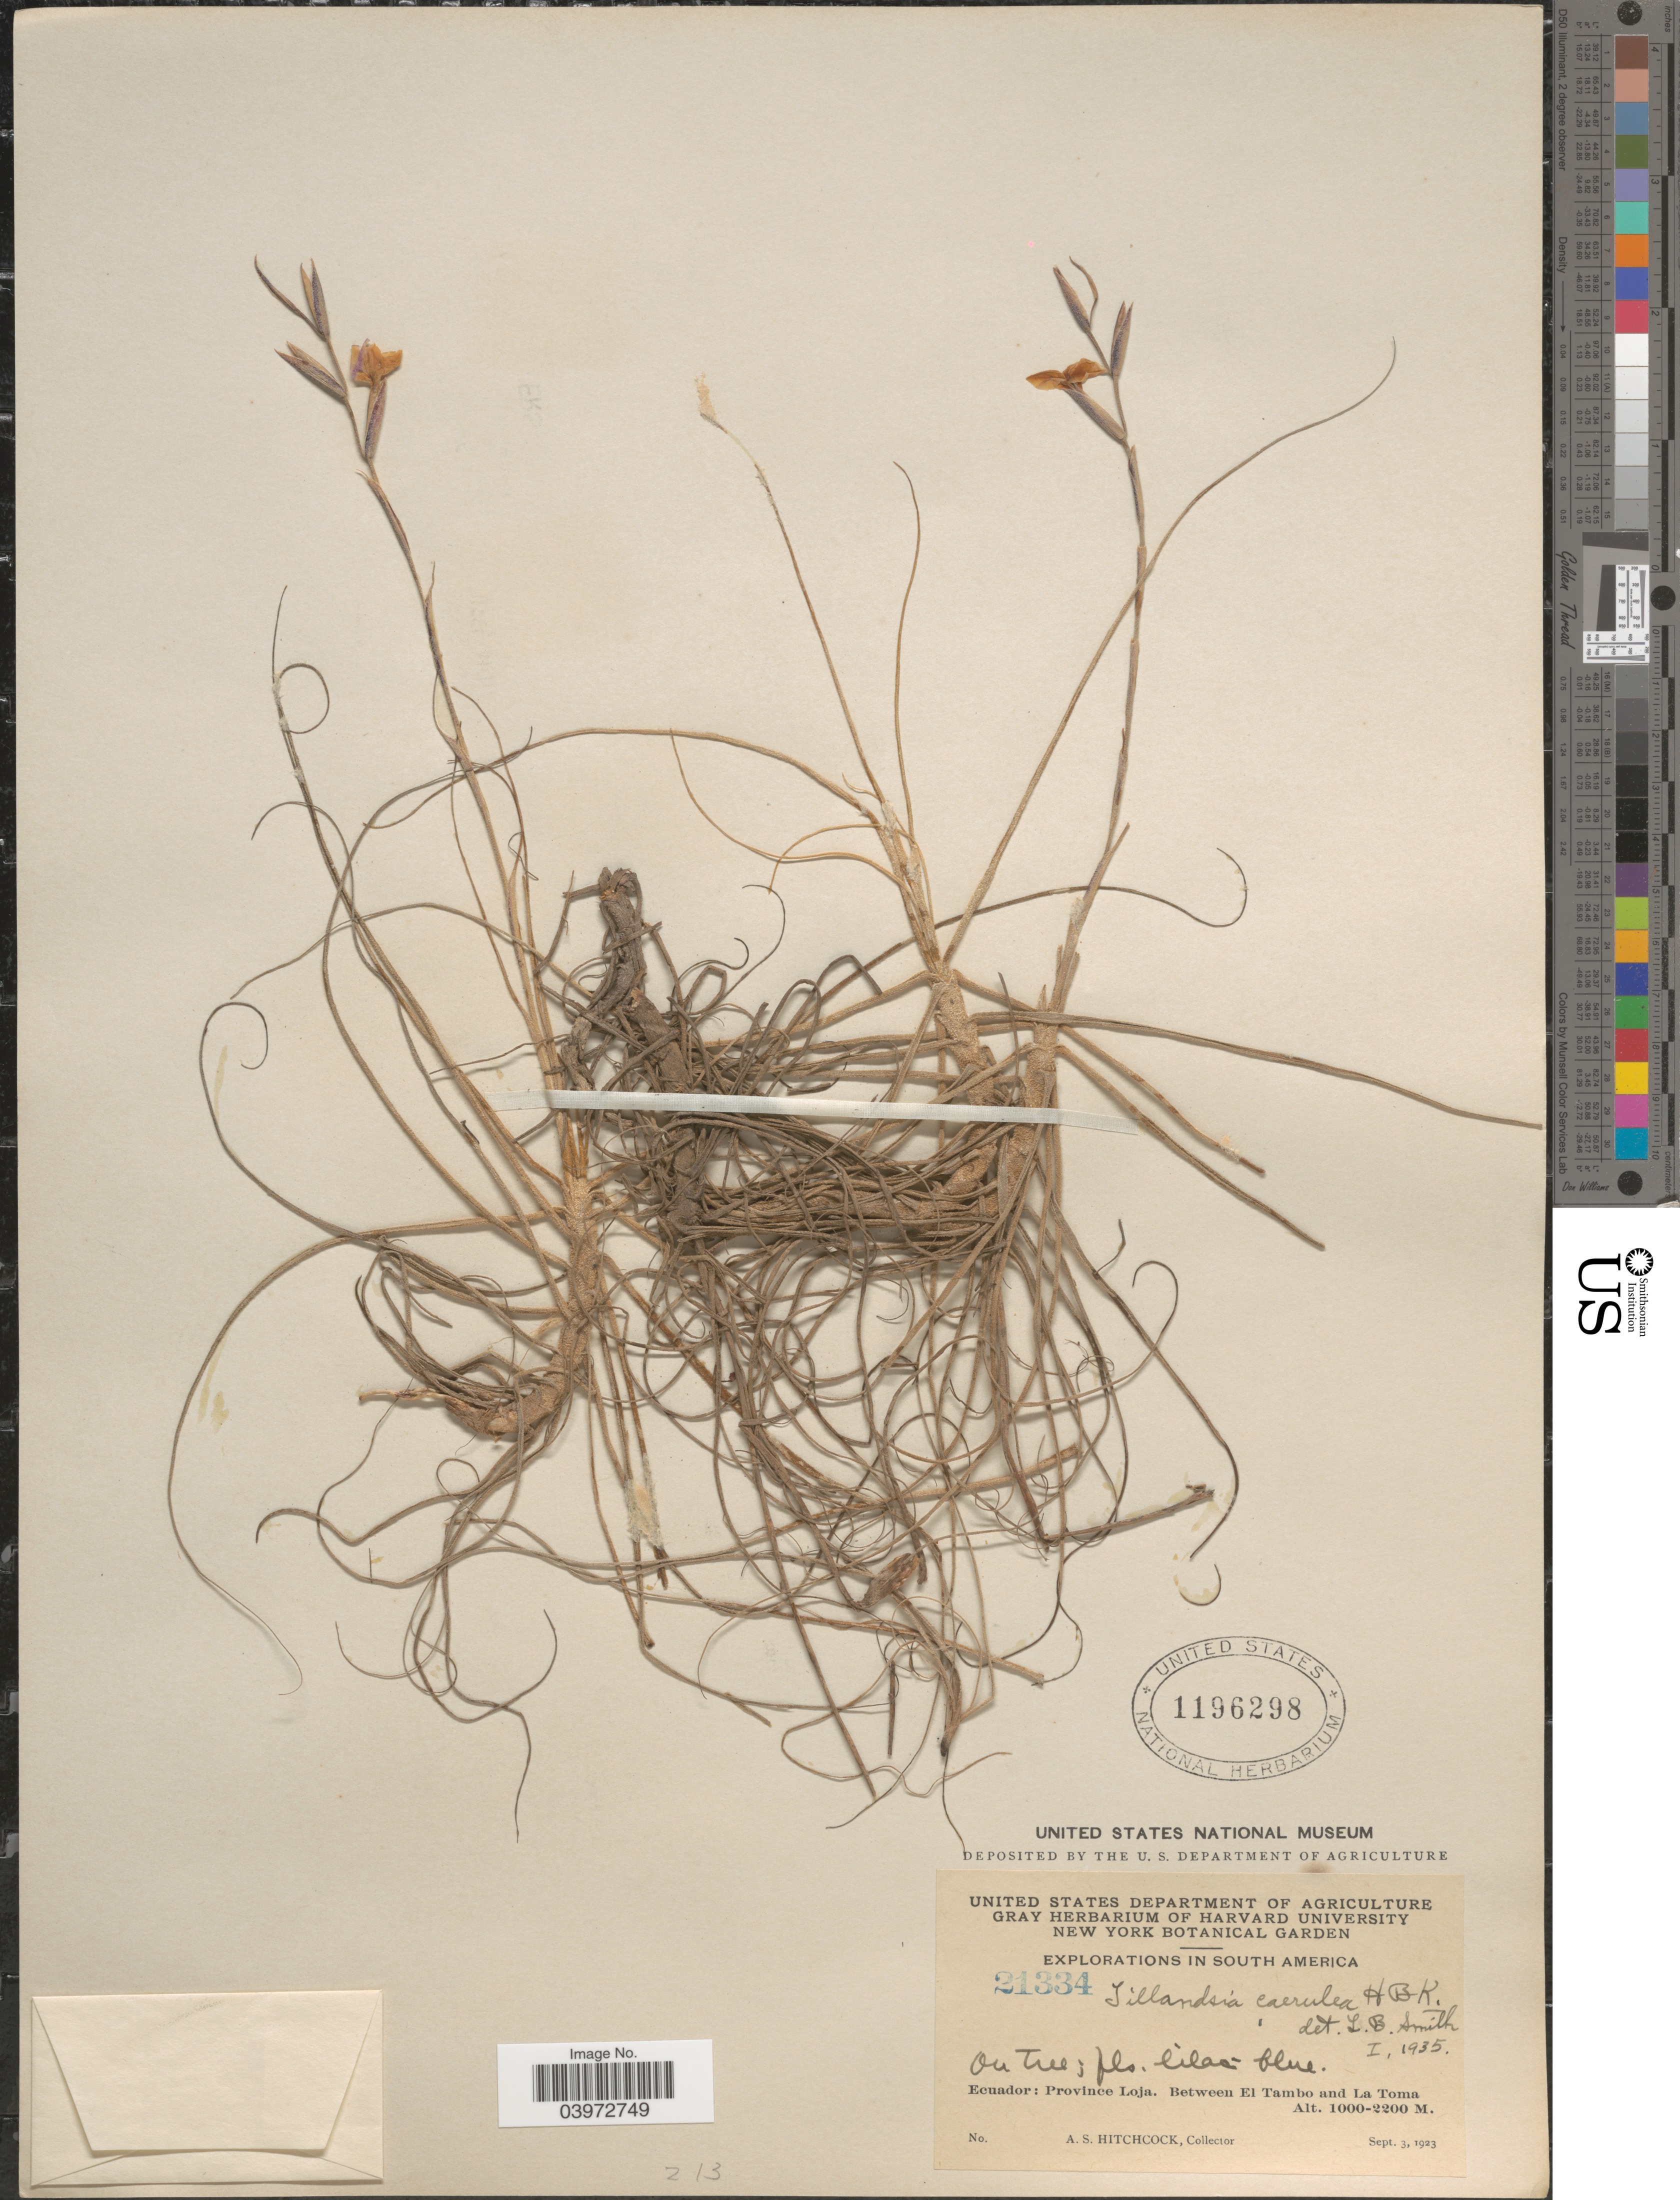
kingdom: Plantae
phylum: Tracheophyta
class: Liliopsida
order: Poales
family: Bromeliaceae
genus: Tillandsia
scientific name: Tillandsia caerulea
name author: Kunth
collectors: A. S. Hitchcock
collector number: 21334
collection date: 1923-09-03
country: Ecuador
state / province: Loja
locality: Between El Tambo and La Toma.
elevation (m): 1000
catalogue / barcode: US 1196298